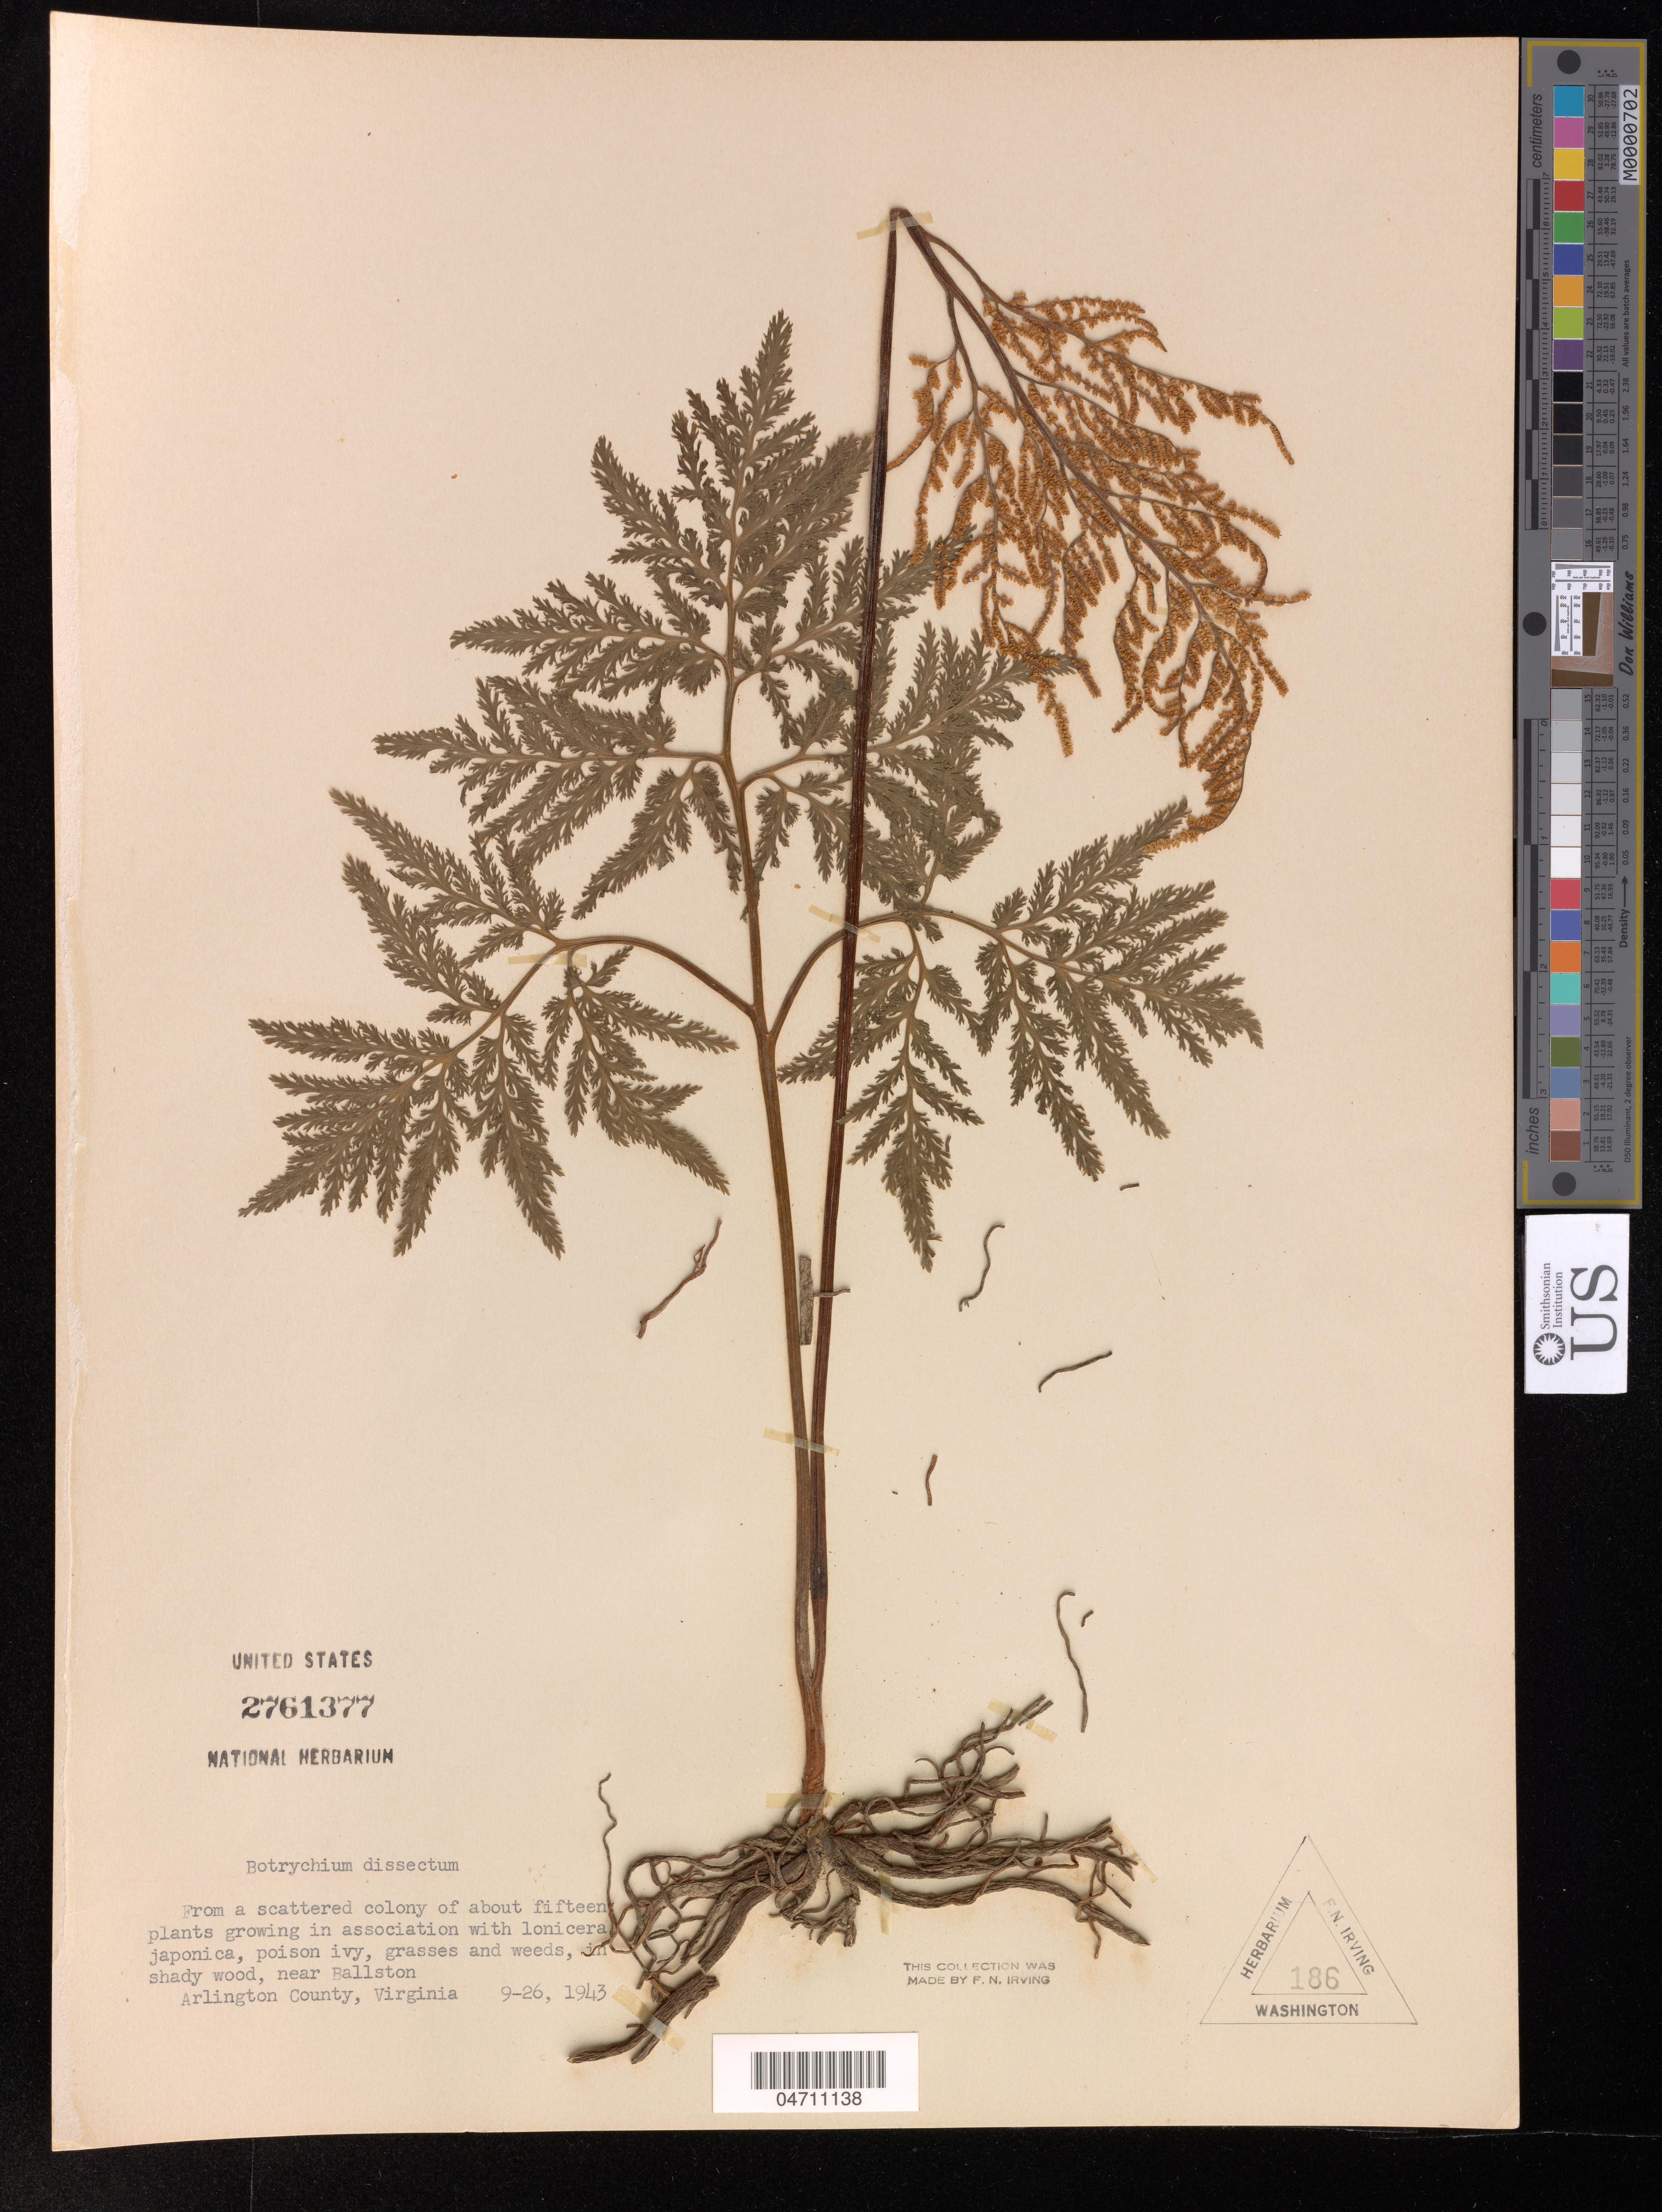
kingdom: Plantae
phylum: Tracheophyta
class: Polypodiopsida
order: Ophioglossales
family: Ophioglossaceae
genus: Botrychium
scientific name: Botrychium dissectum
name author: Spreng.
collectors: F. Irving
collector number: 186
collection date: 1943-09-26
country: United States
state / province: Virginia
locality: Near Ballston. Arlington County.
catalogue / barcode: US 2761377